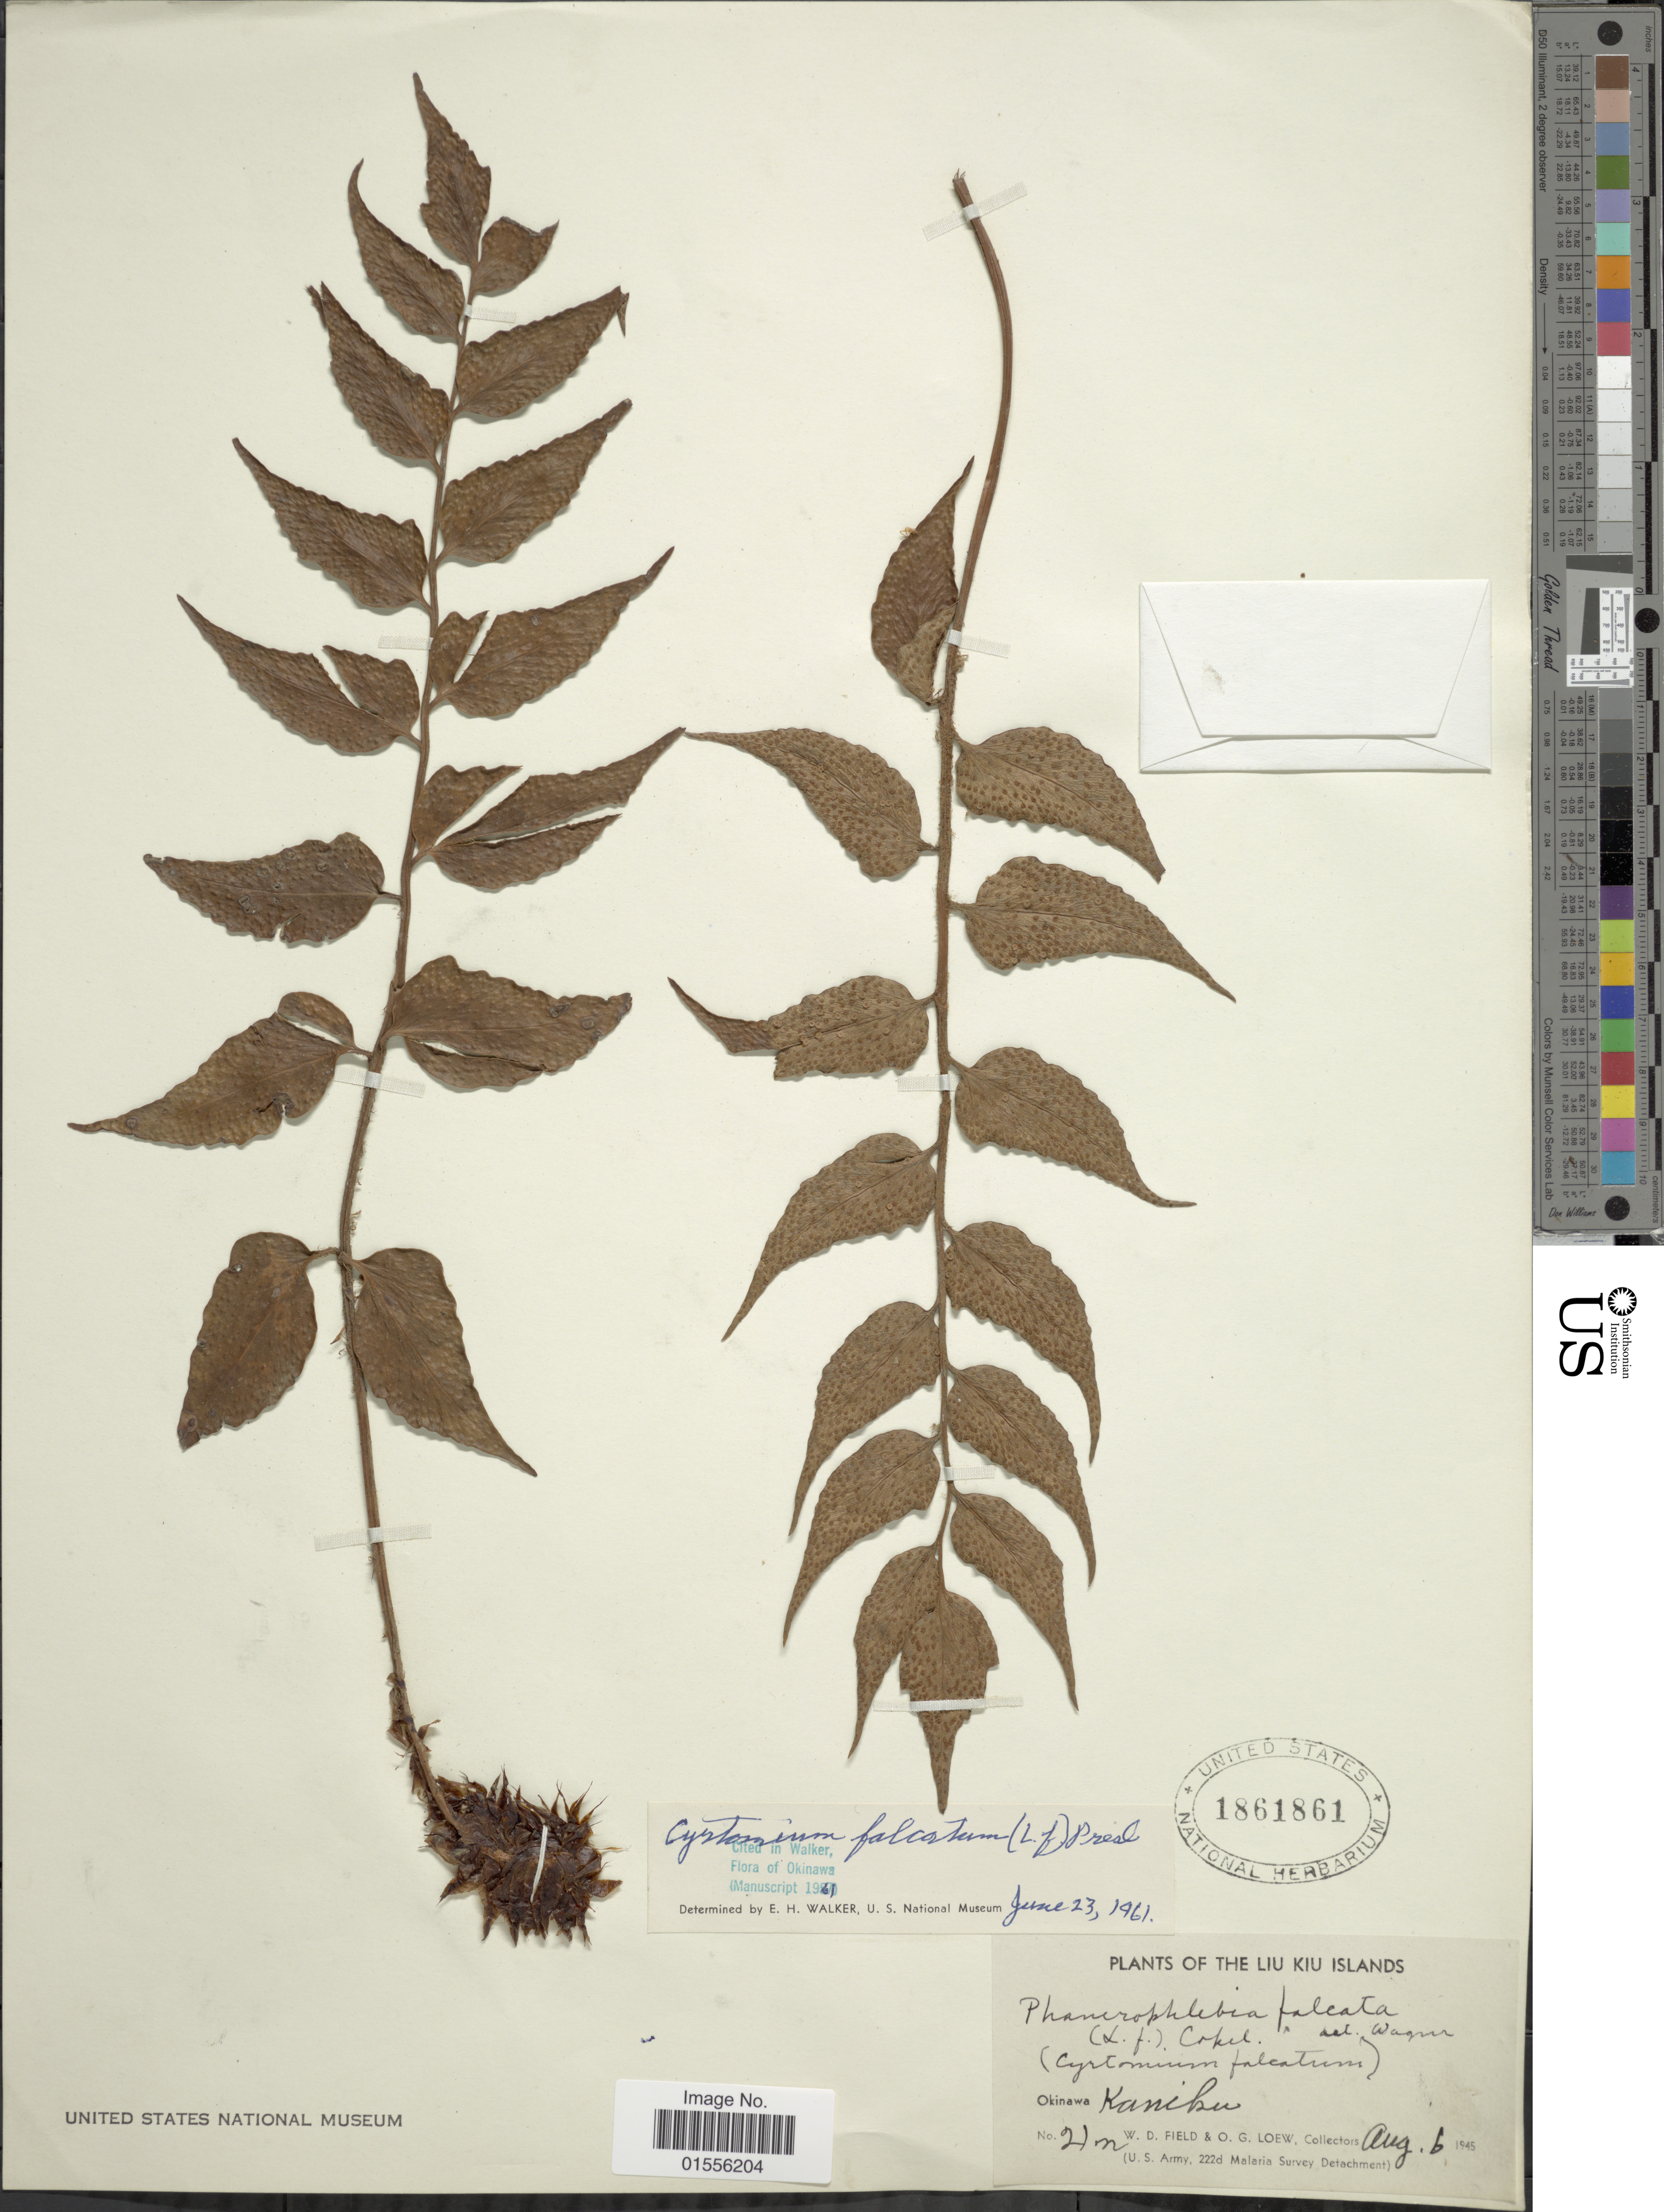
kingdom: Plantae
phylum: Tracheophyta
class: Polypodiopsida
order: Polypodiales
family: Dryopteridaceae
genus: Cyrtomium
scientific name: Cyrtomium falcatum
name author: (L. f.) C. Presl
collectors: W. D. Field & O. G. Loew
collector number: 21n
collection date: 1945-08-06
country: Japan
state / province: Okinawa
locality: The Liu Kiu Islands, Okinawa Kaniku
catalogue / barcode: US 1861861